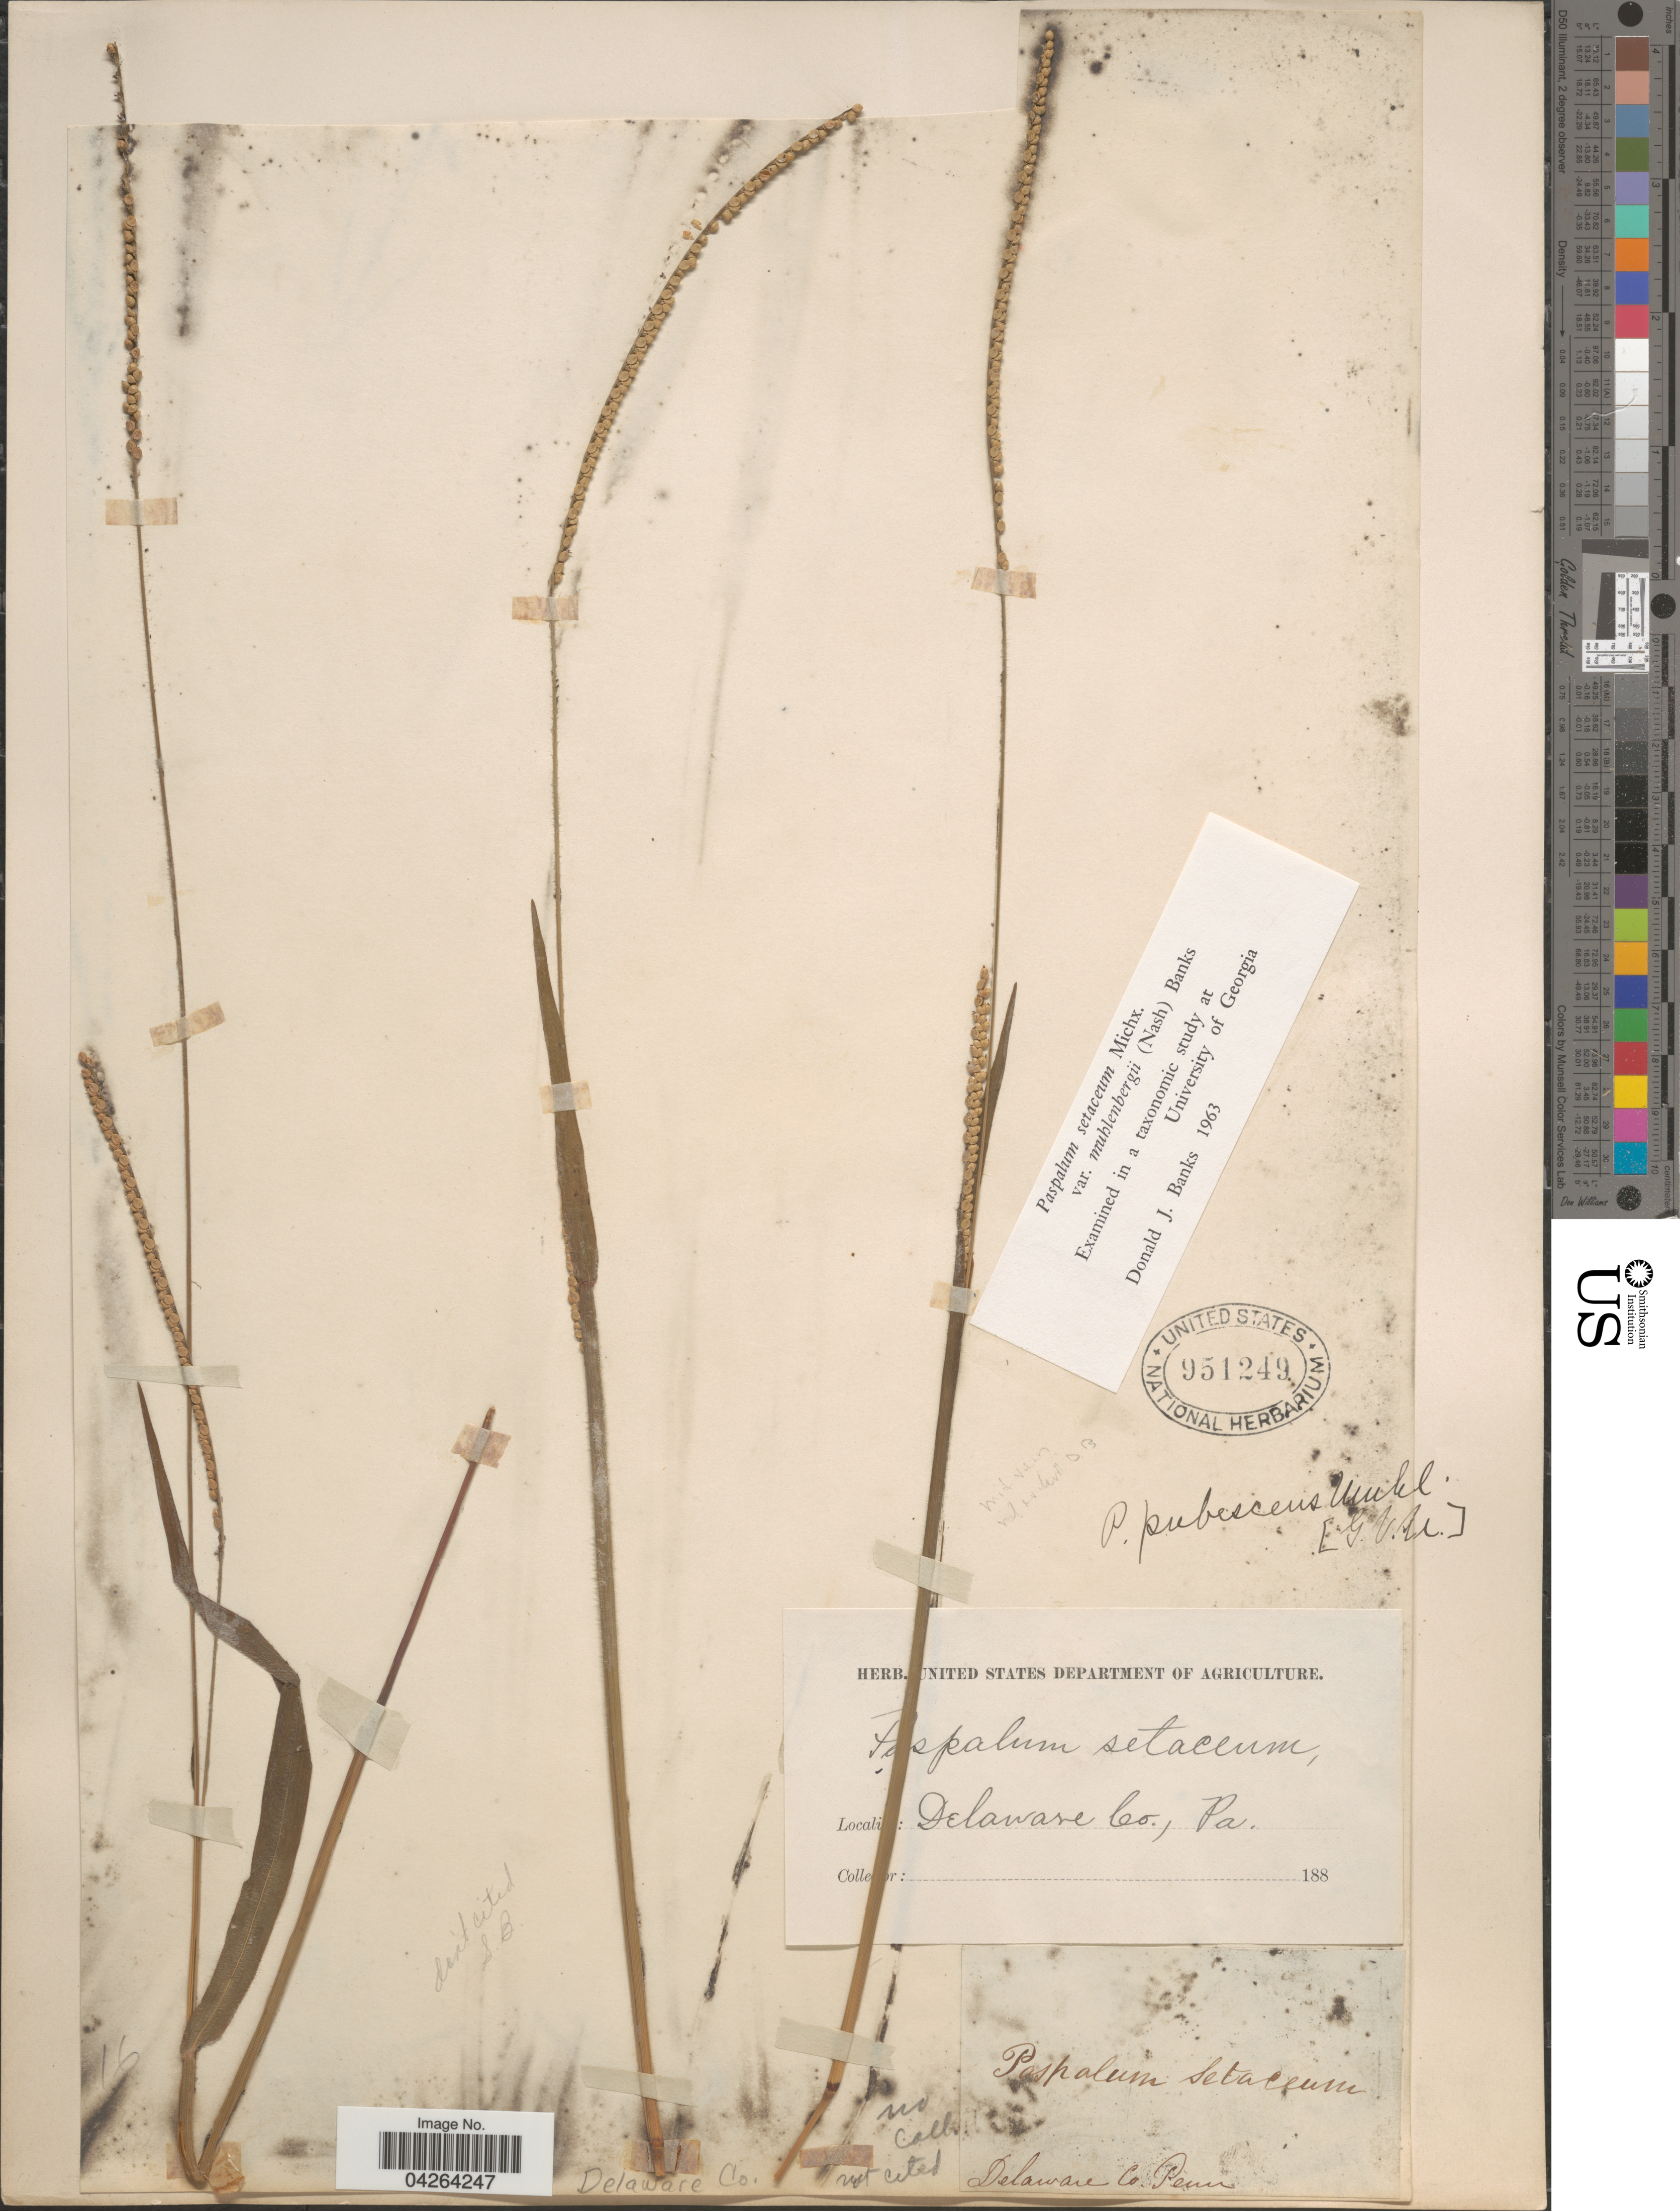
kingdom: Plantae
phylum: Tracheophyta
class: Liliopsida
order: Poales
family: Poaceae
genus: Paspalum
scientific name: Paspalum setaceum var. muhlenbergii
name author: (Nash) D.J. Banks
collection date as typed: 188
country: United States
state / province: Pennsylvania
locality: Delaware Co.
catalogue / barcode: US 951249